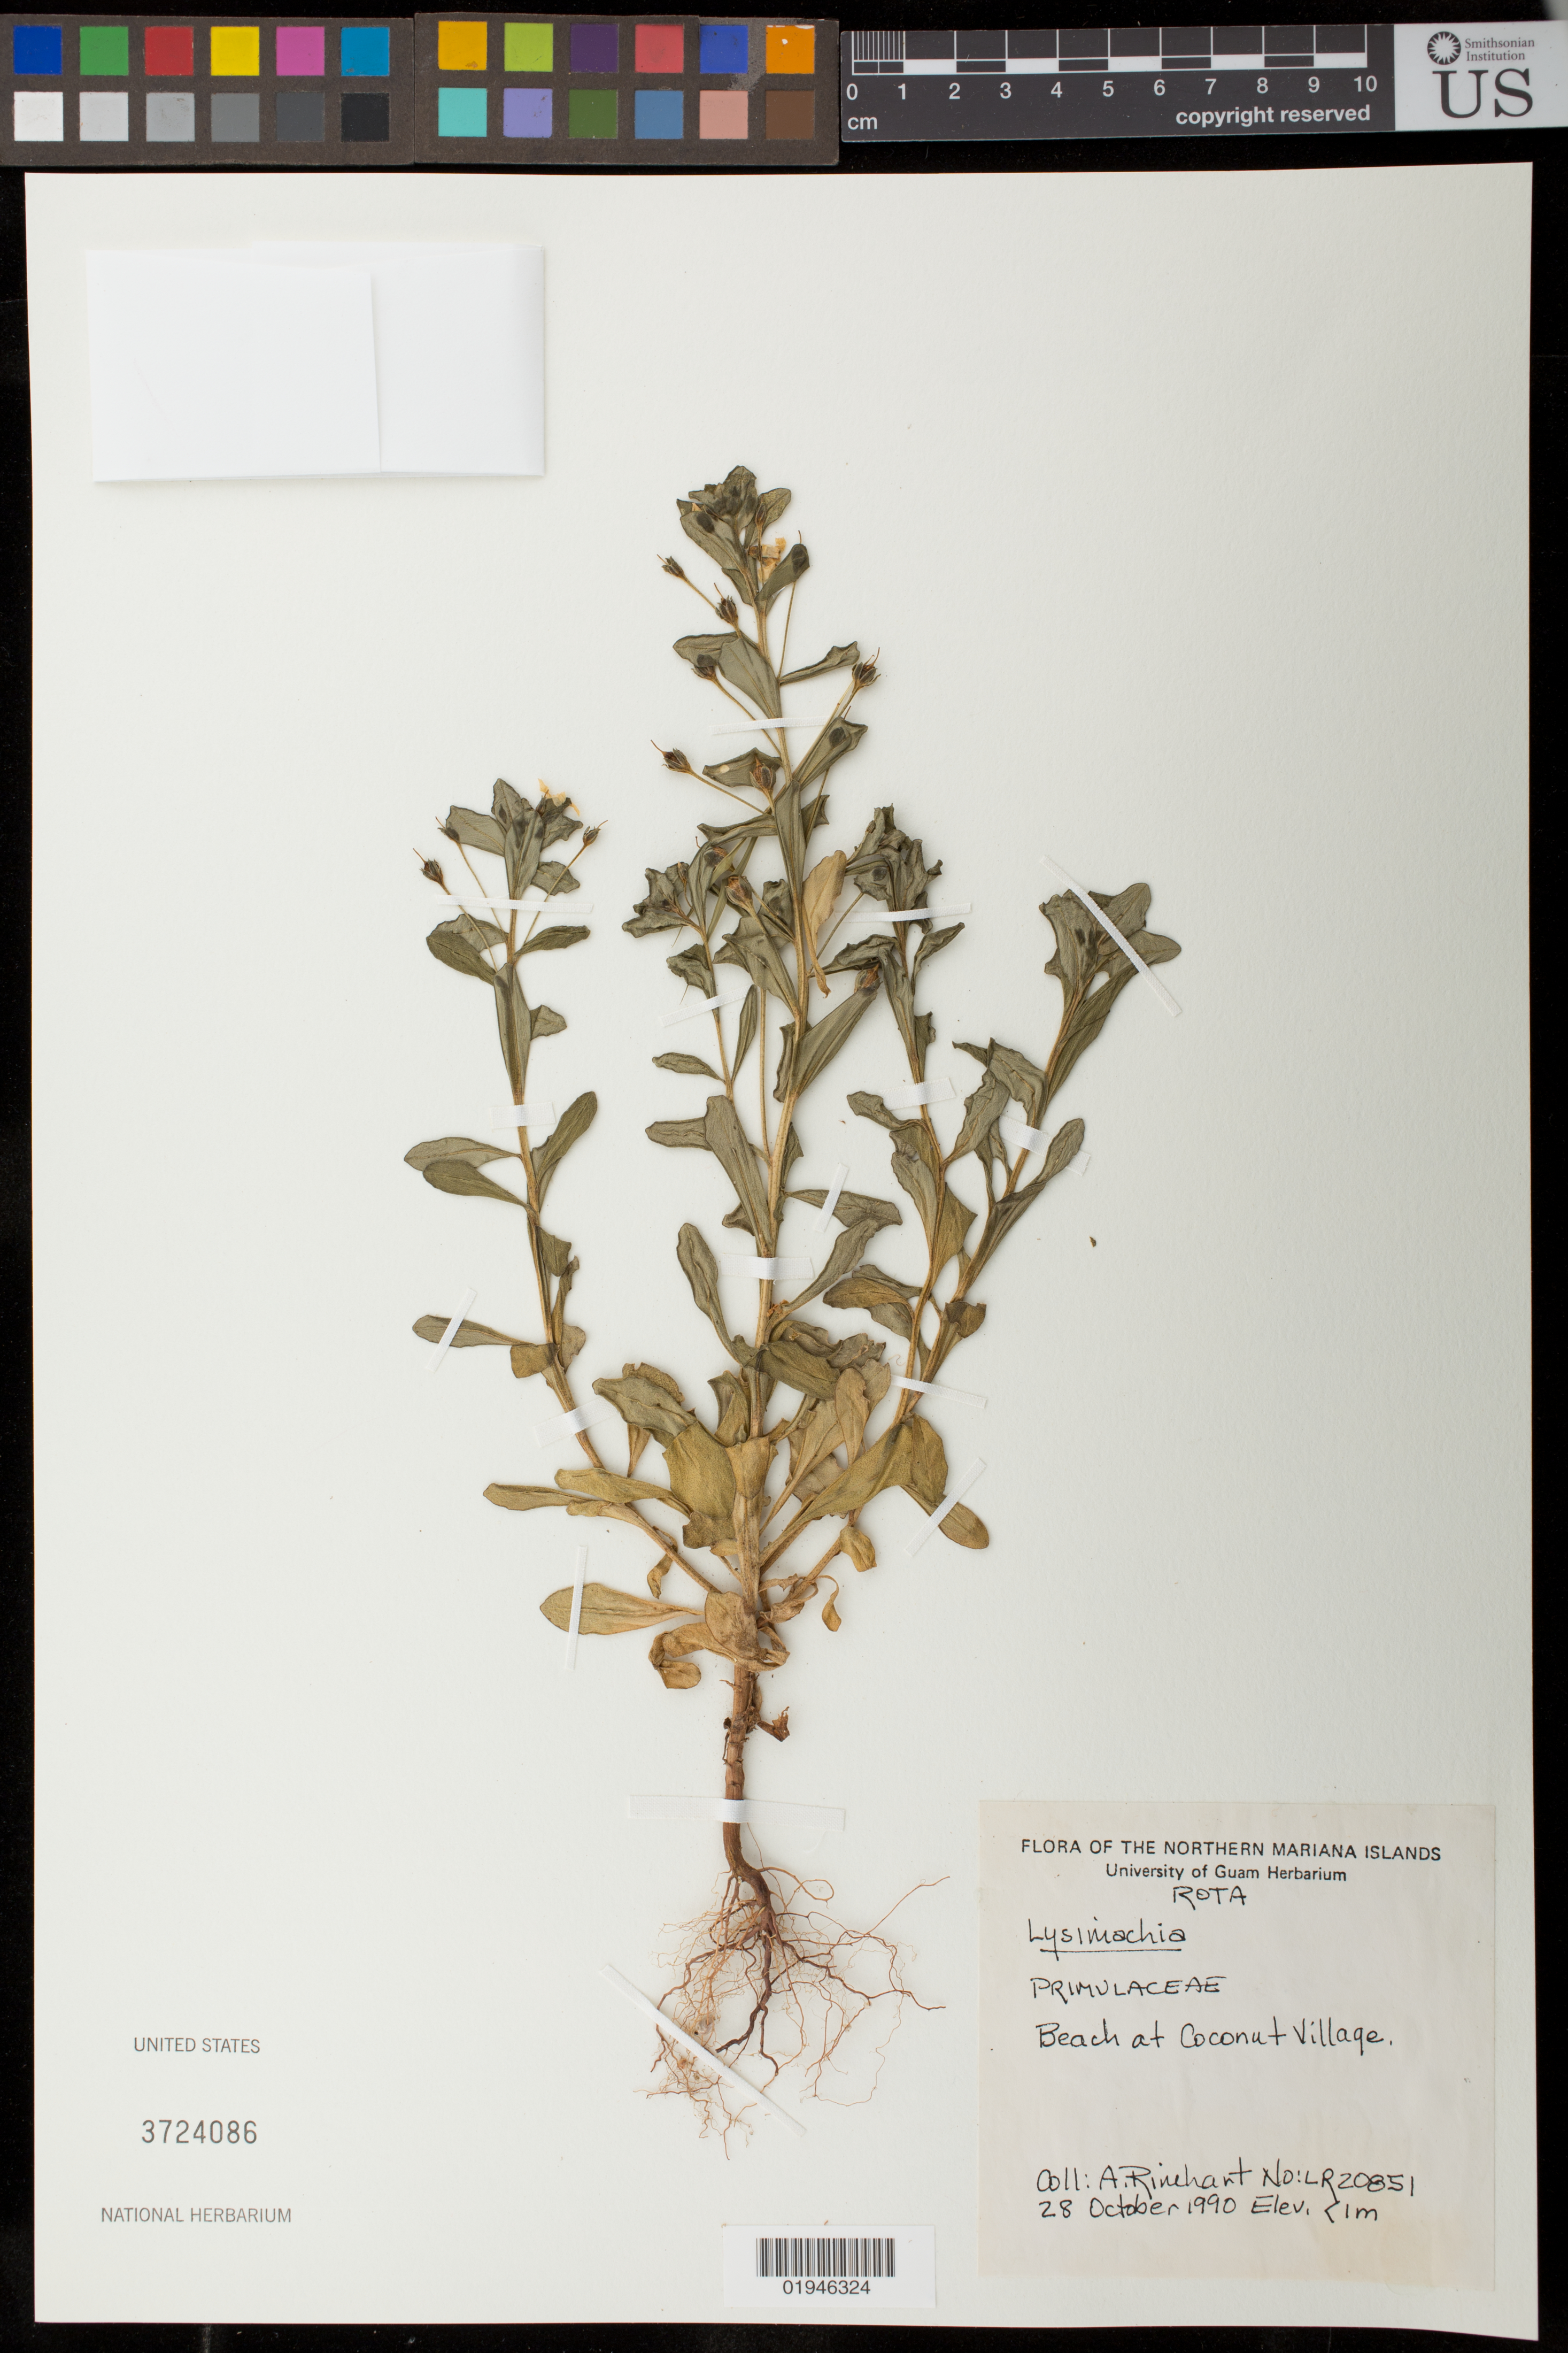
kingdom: Plantae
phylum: Tracheophyta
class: Magnoliopsida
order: Ericales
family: Primulaceae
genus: Lysimachia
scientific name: Lysimachia sp.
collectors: A. Rinehart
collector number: LR 20851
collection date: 1990-10-28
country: U.S. Administered Pacific Islands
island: Guam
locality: Beach at Coconut Village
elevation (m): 0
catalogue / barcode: US 3724086